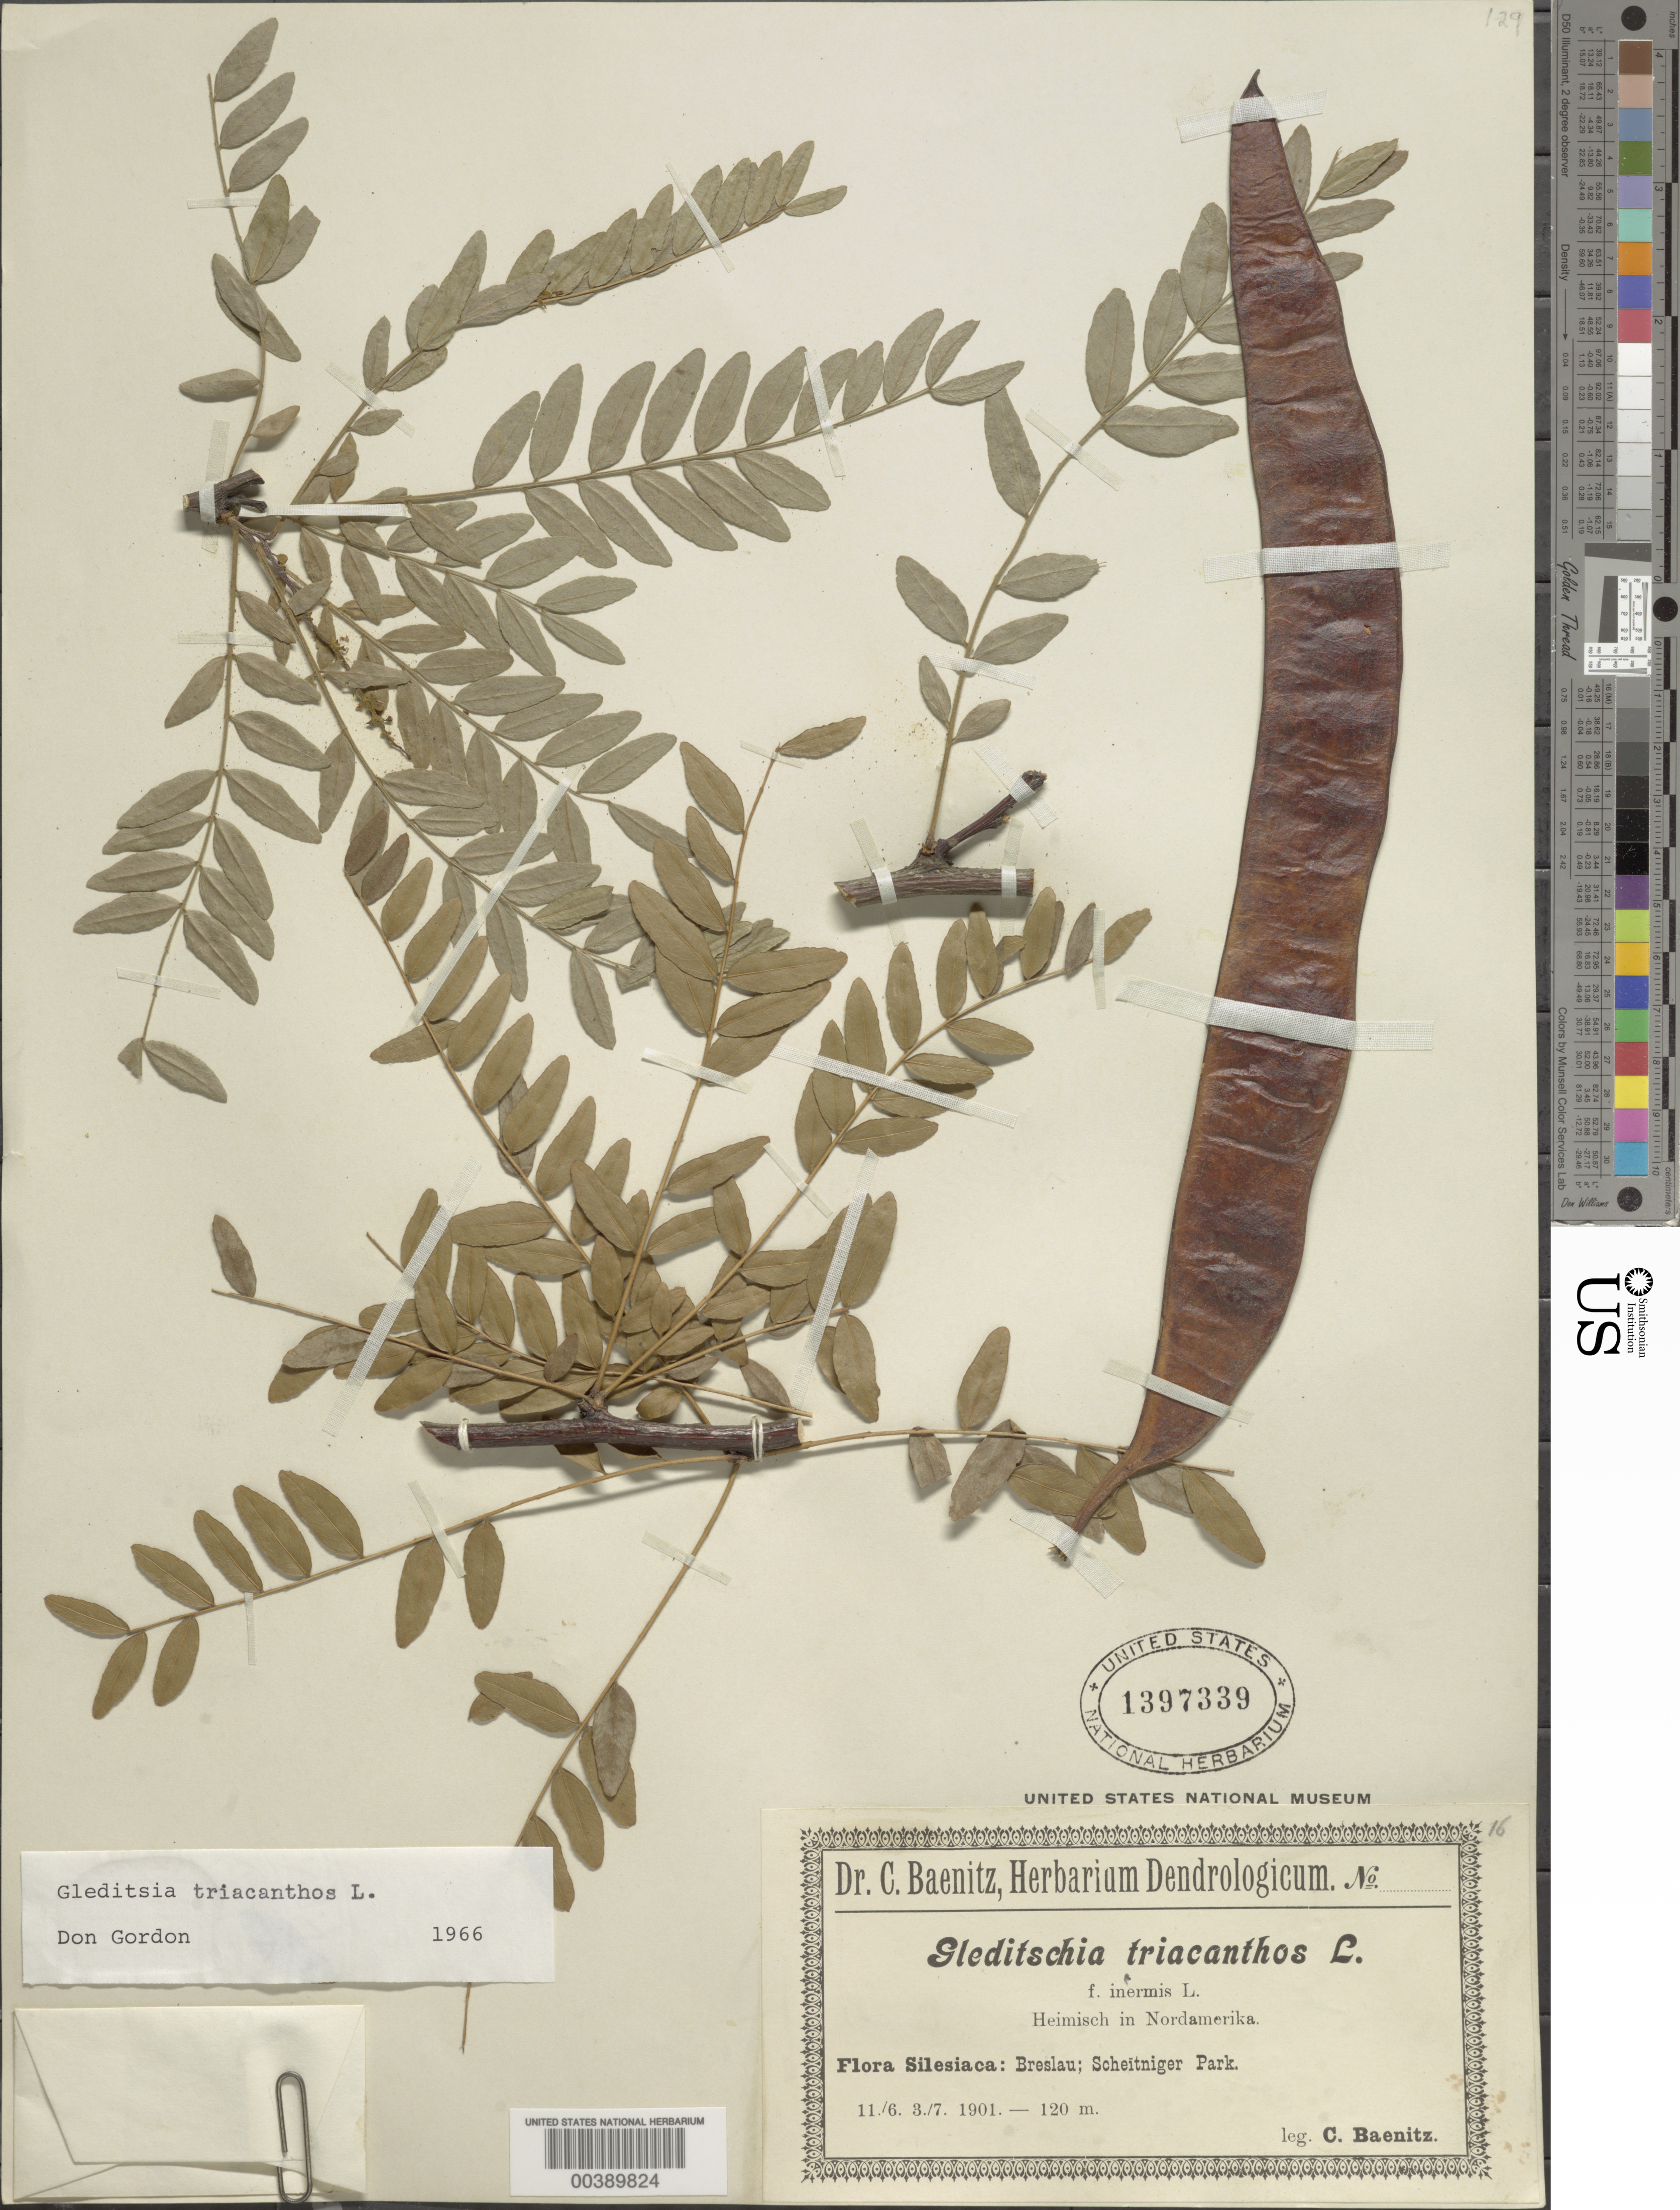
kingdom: Plantae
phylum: Tracheophyta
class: Magnoliopsida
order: Fabales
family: Fabaceae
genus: Gleditsia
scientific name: Gleditsia triacanthos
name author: L.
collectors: C. G. Baenitz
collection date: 1901-06-11/1901-07-03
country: Poland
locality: Silesiaca: Breslau; Scheitniger Park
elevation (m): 120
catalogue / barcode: US 1397339